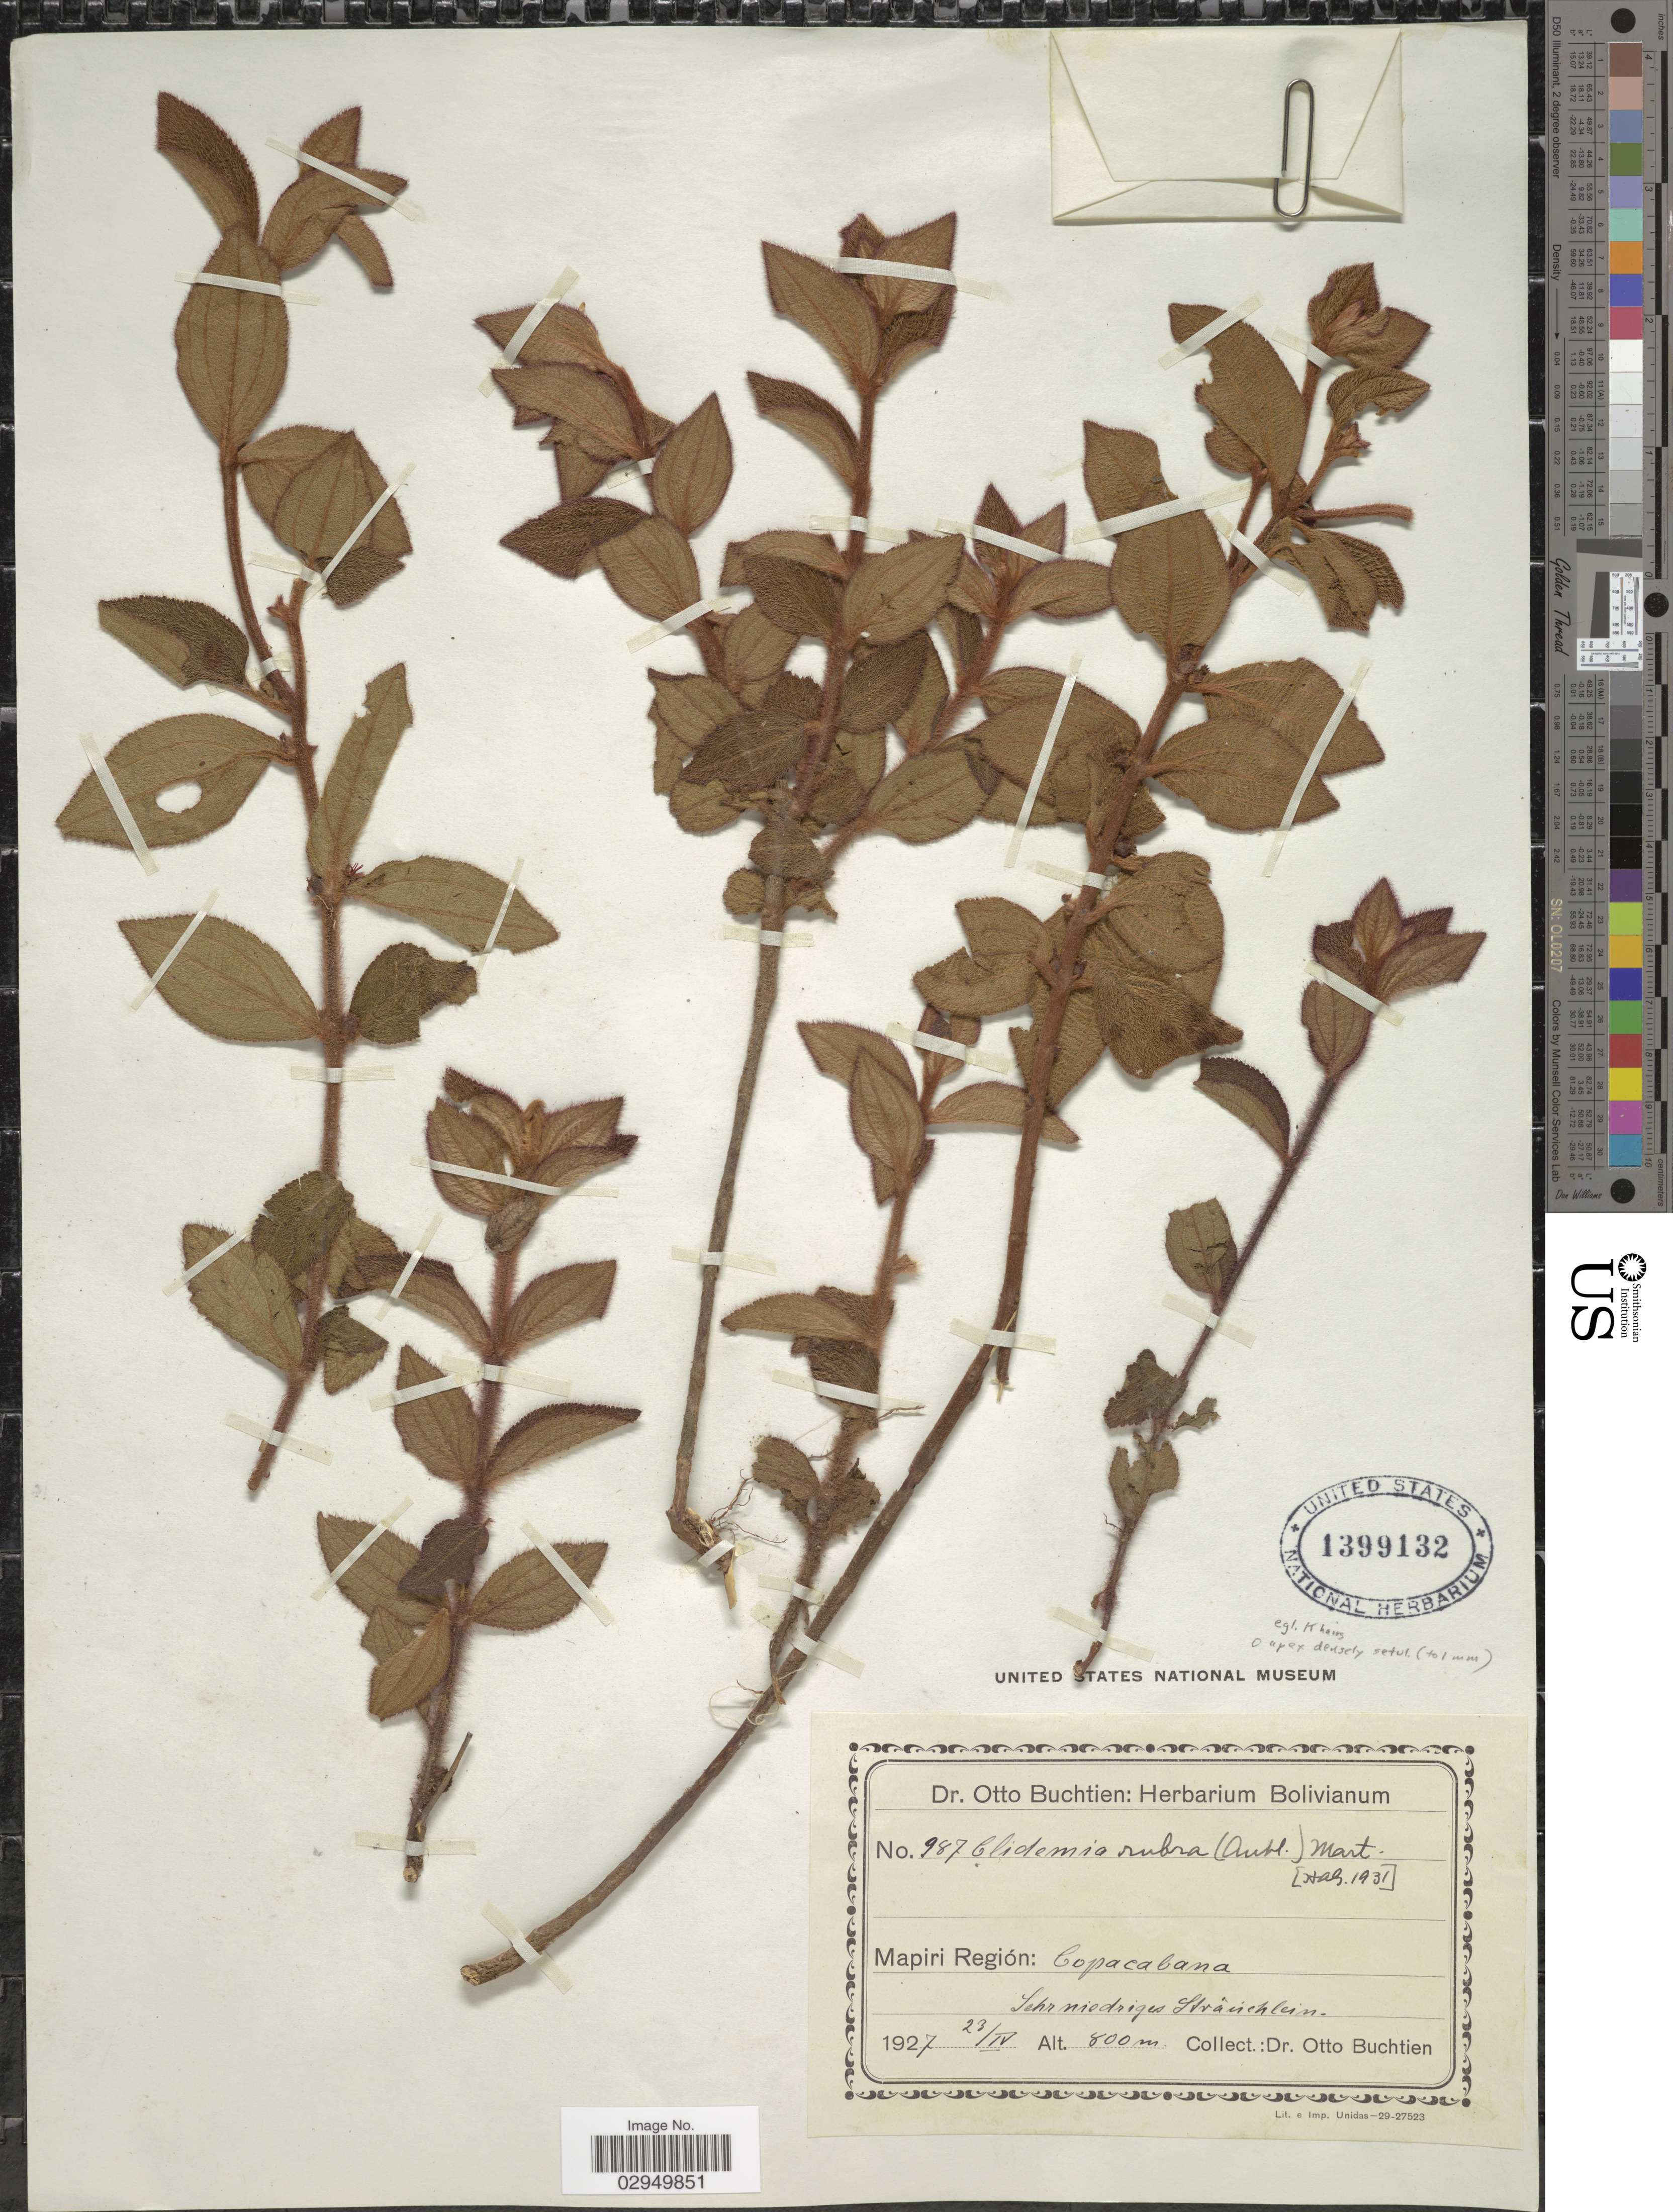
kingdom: Plantae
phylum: Tracheophyta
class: Magnoliopsida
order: Myrtales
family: Melastomataceae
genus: Clidemia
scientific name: Clidemia sericea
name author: D. Don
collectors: O. Buchtien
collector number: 987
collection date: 1927-04-23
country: Bolivia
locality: Mapiri Región: Copacabana.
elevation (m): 800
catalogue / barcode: US 1399132